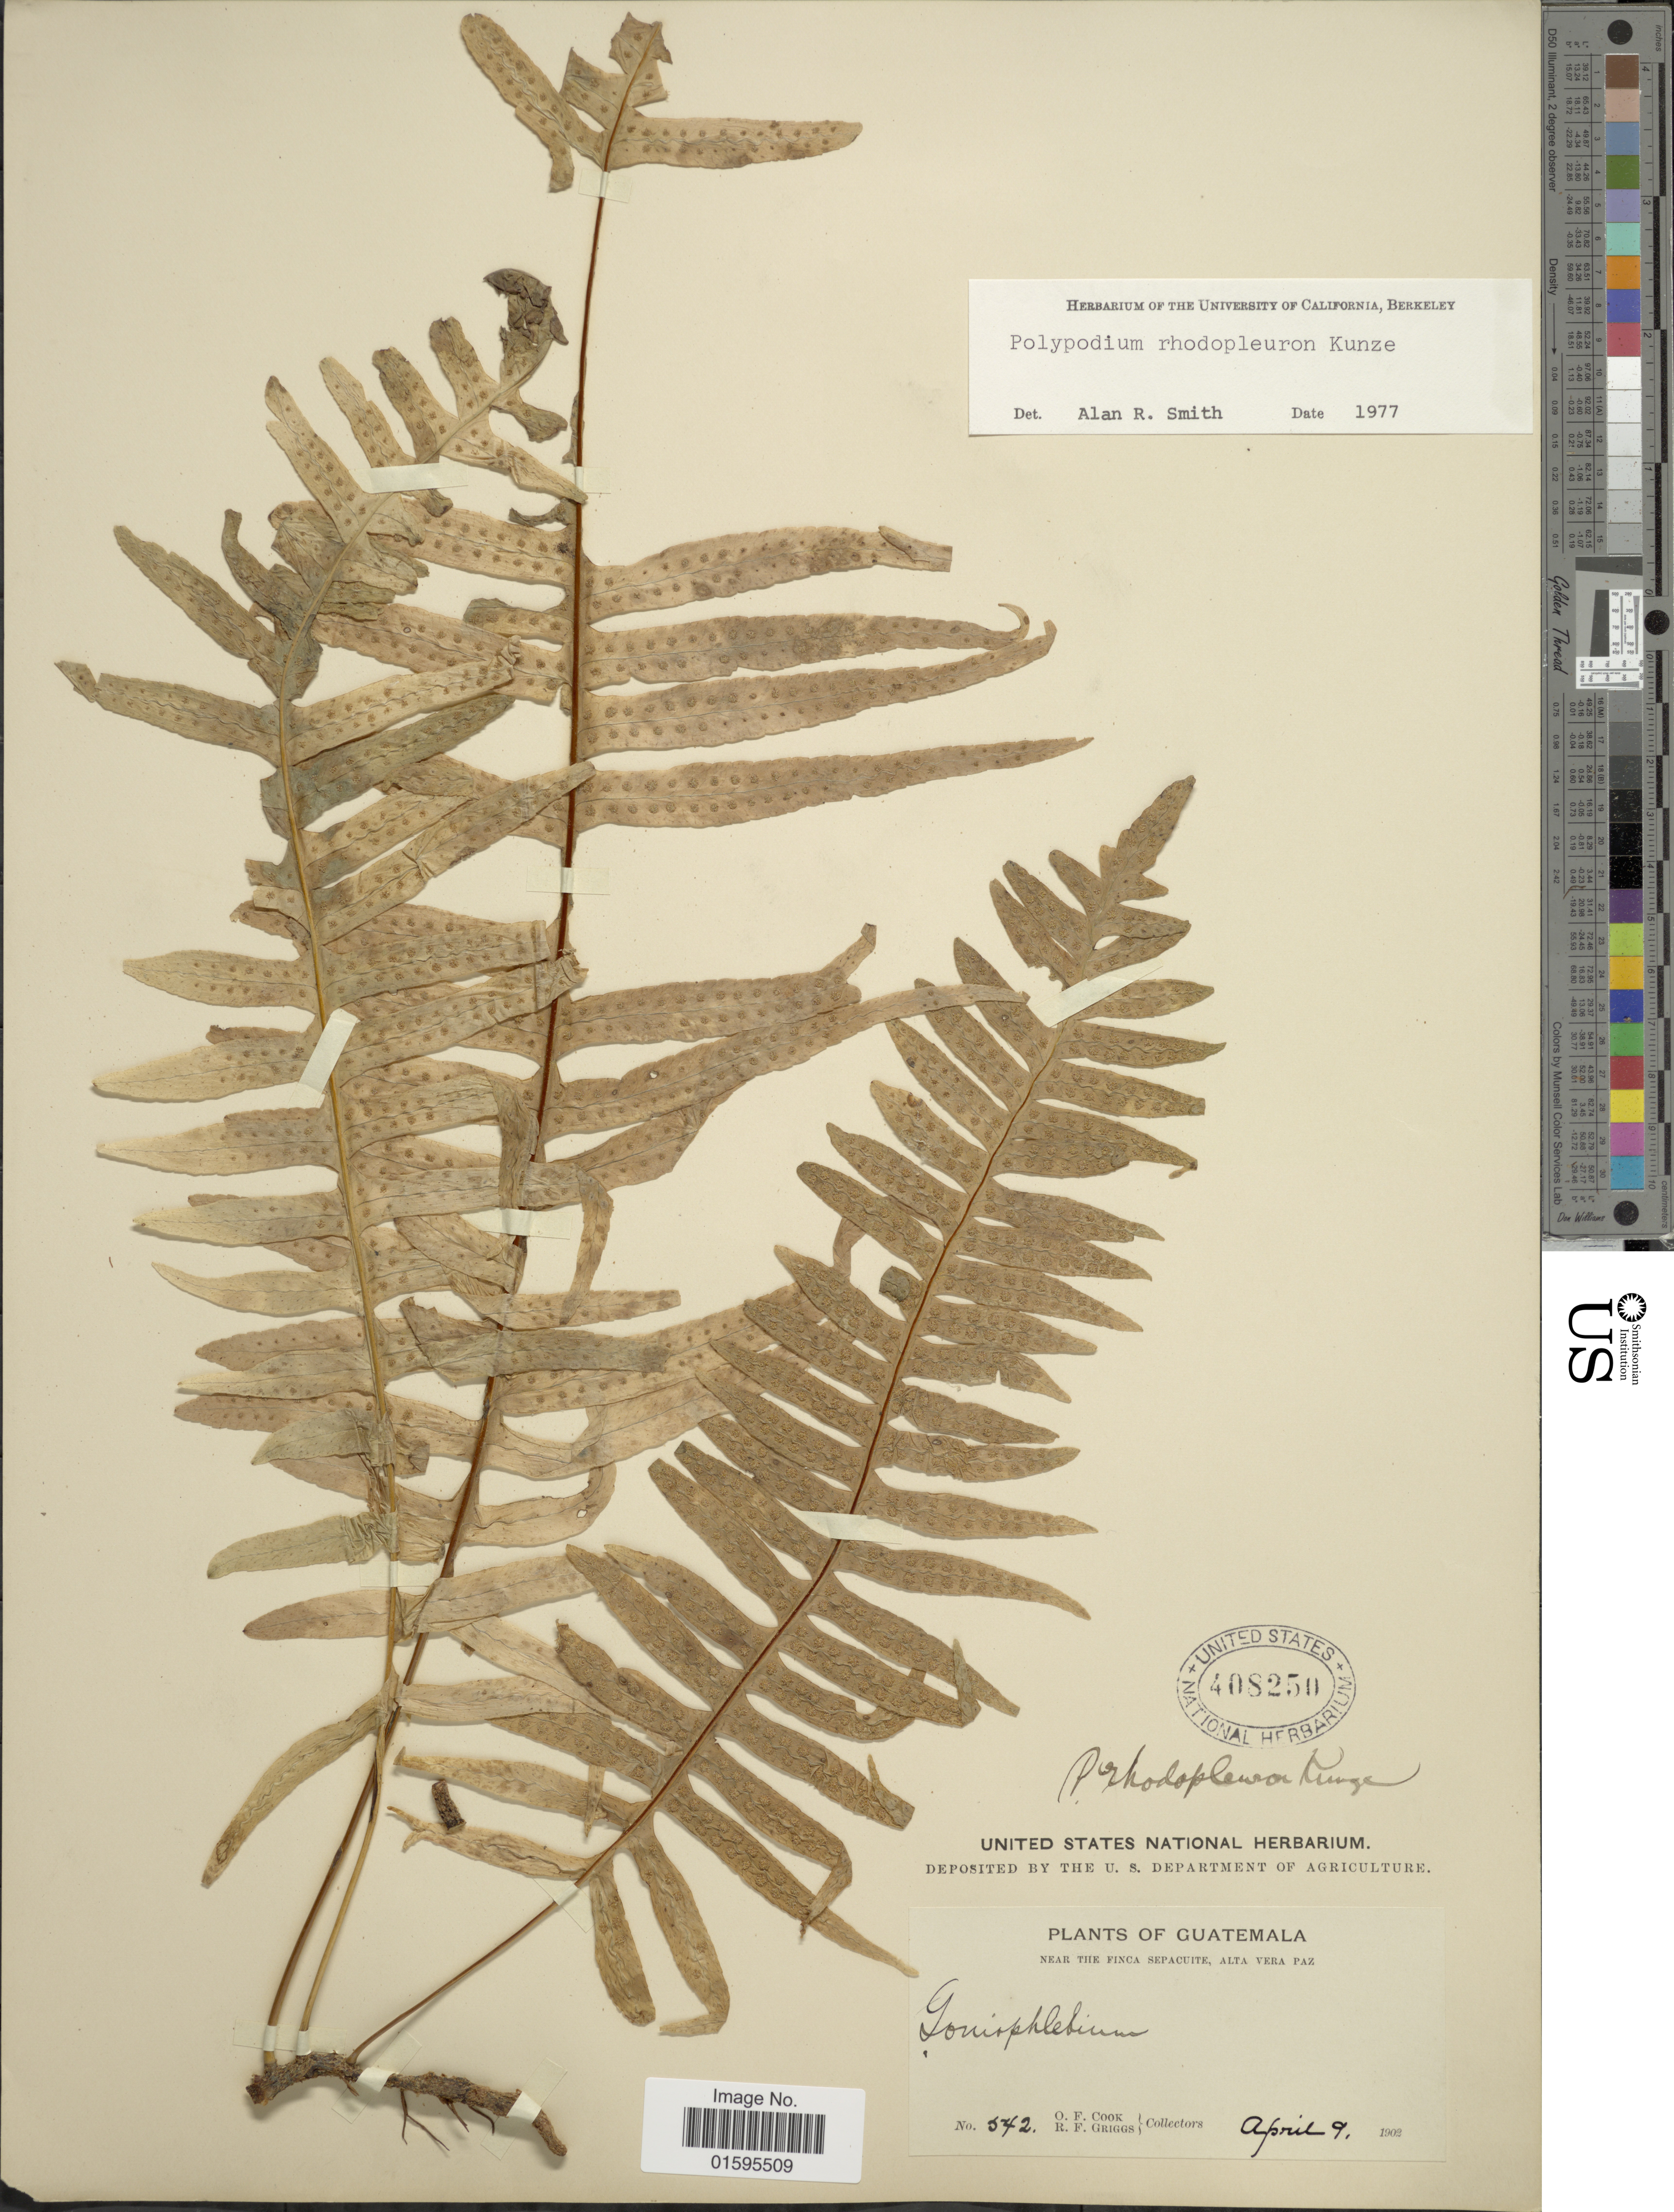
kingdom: Plantae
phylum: Tracheophyta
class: Polypodiopsida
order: Polypodiales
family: Polypodiaceae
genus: Polypodium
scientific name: Polypodium rhodopleuron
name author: Kunze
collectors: O. F. Cook & R. F. Griggs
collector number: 542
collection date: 1902-04-09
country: Guatemala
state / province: Alta Verapaz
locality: Near the Finca Sepacuite, Alta Vera Paz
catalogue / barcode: US 408250